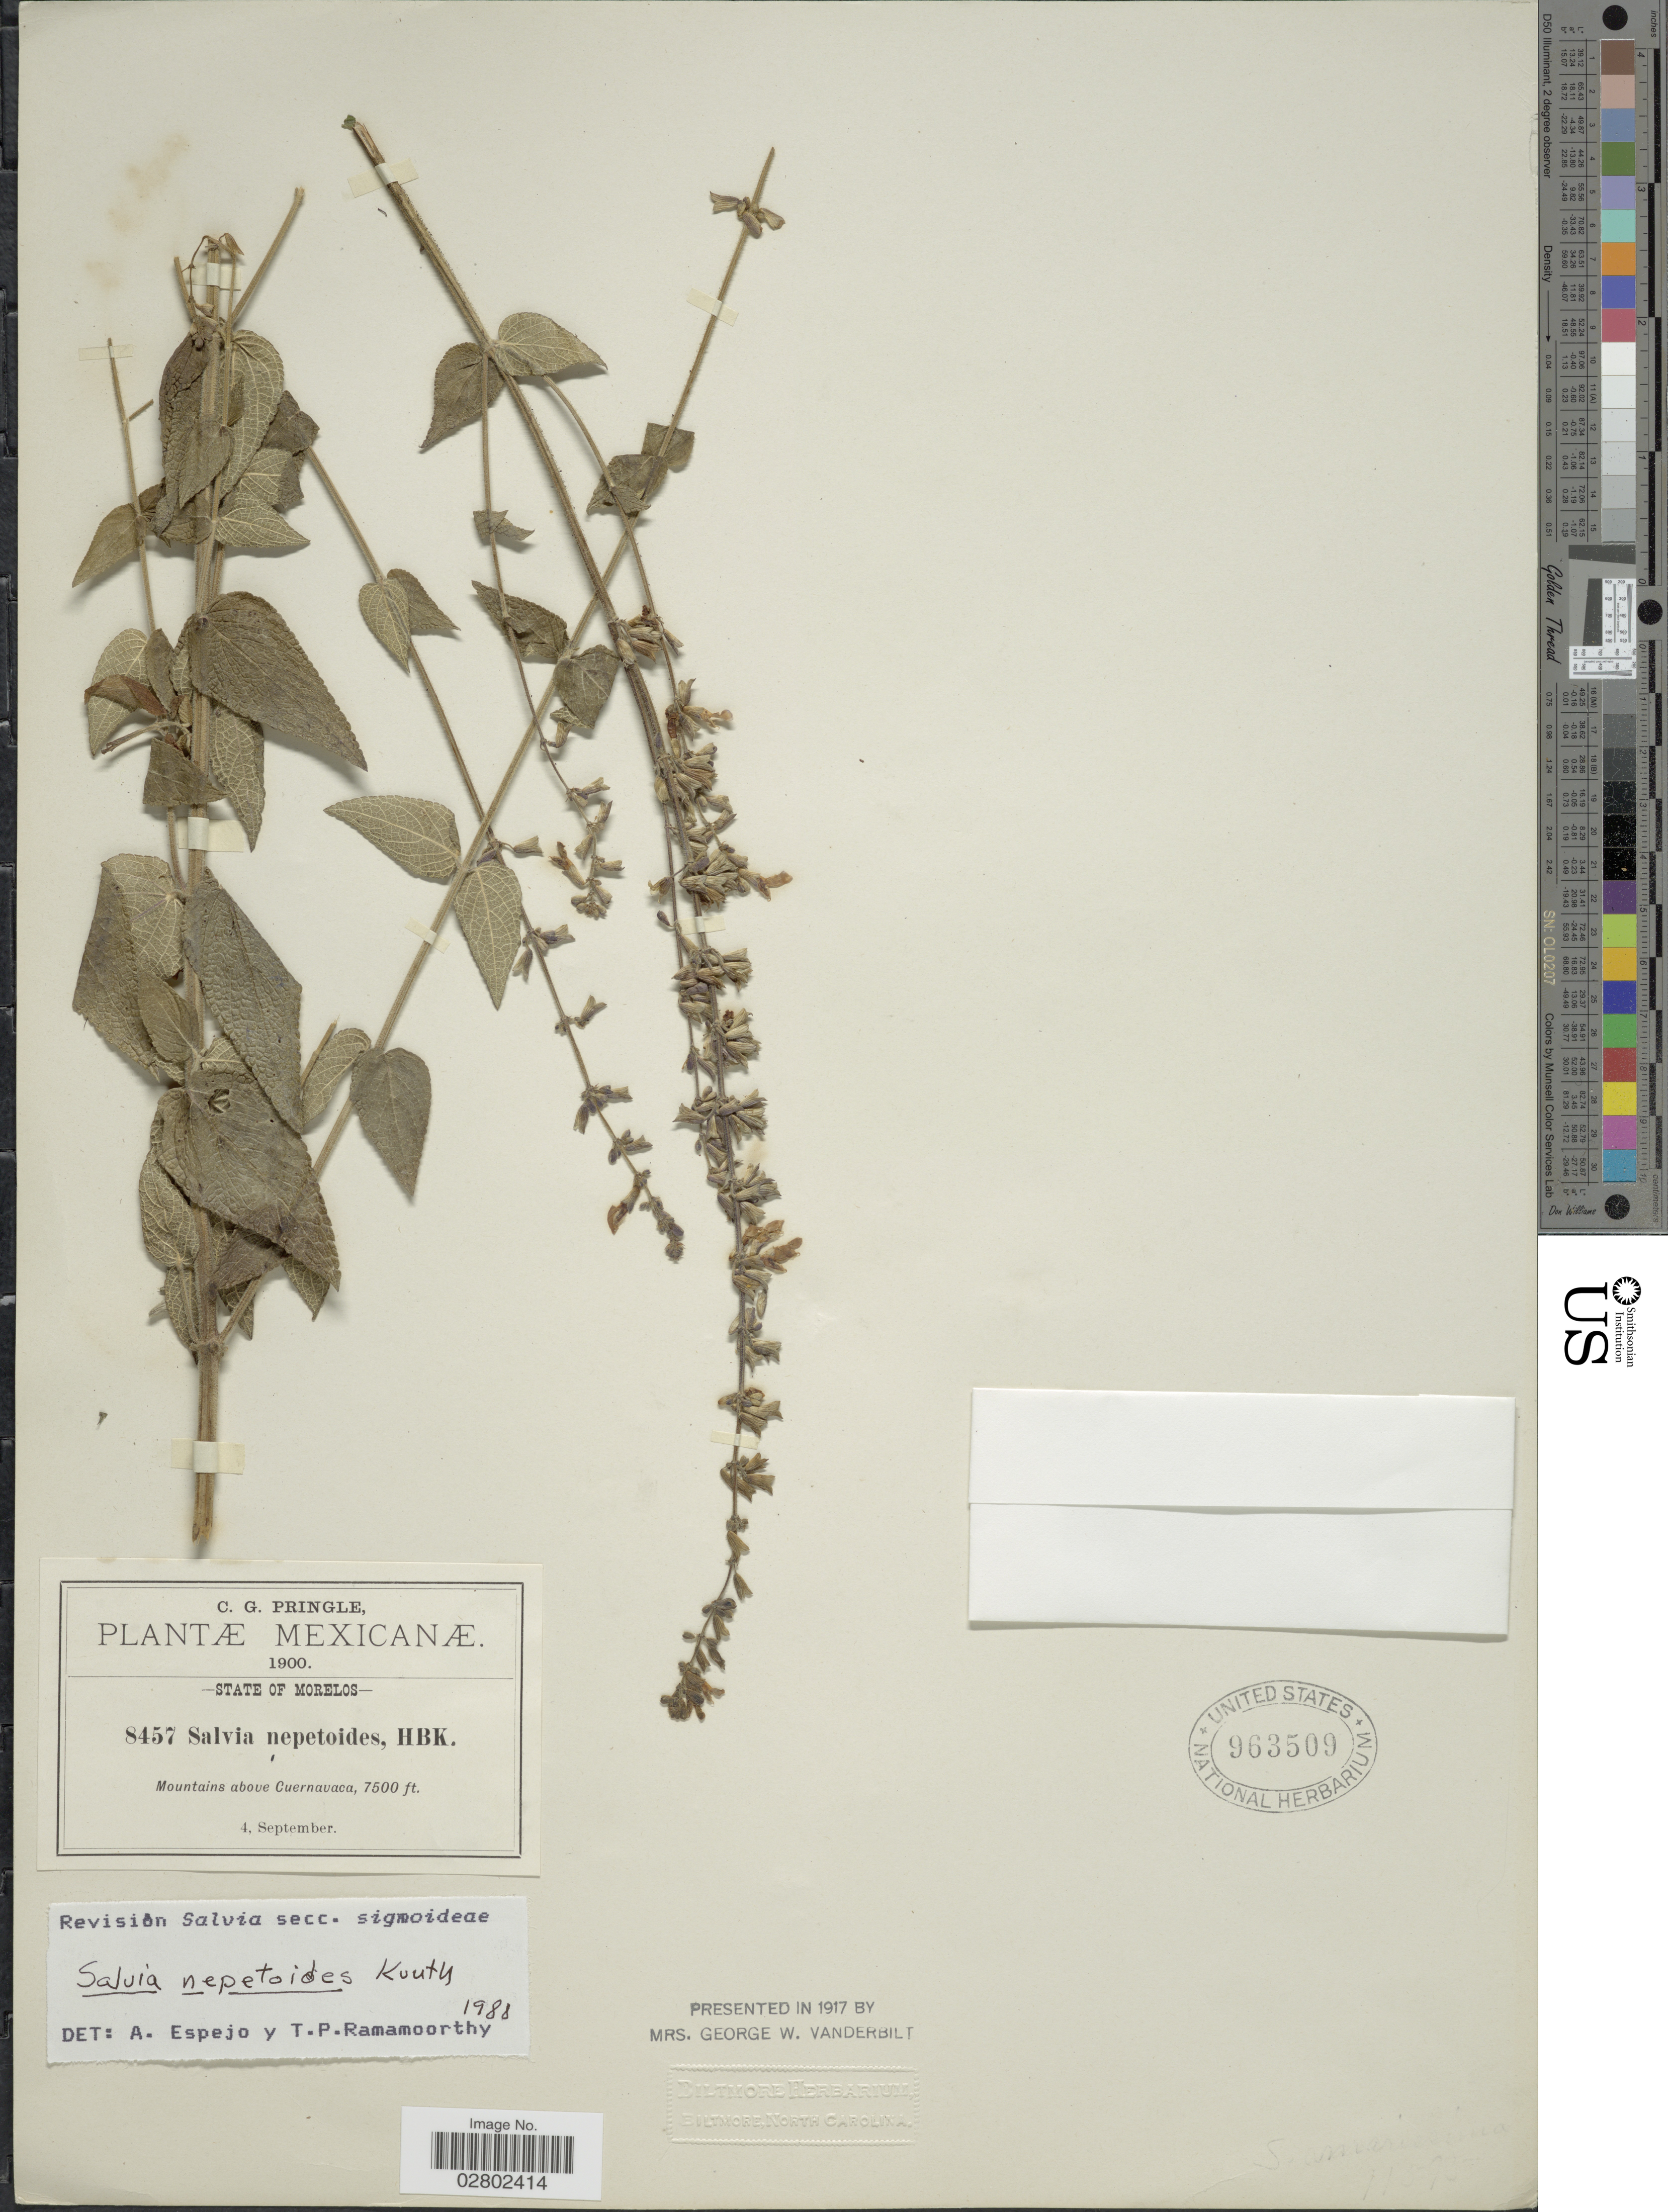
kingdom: Plantae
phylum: Tracheophyta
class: Magnoliopsida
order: Lamiales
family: Lamiaceae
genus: Salvia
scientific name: Salvia nepetoides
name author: Kunth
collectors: C. G. Pringle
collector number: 8457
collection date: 1900-09-04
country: Mexico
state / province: Morelos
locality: Mountains above Cuernavaca.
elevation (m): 2286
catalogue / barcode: US 963509